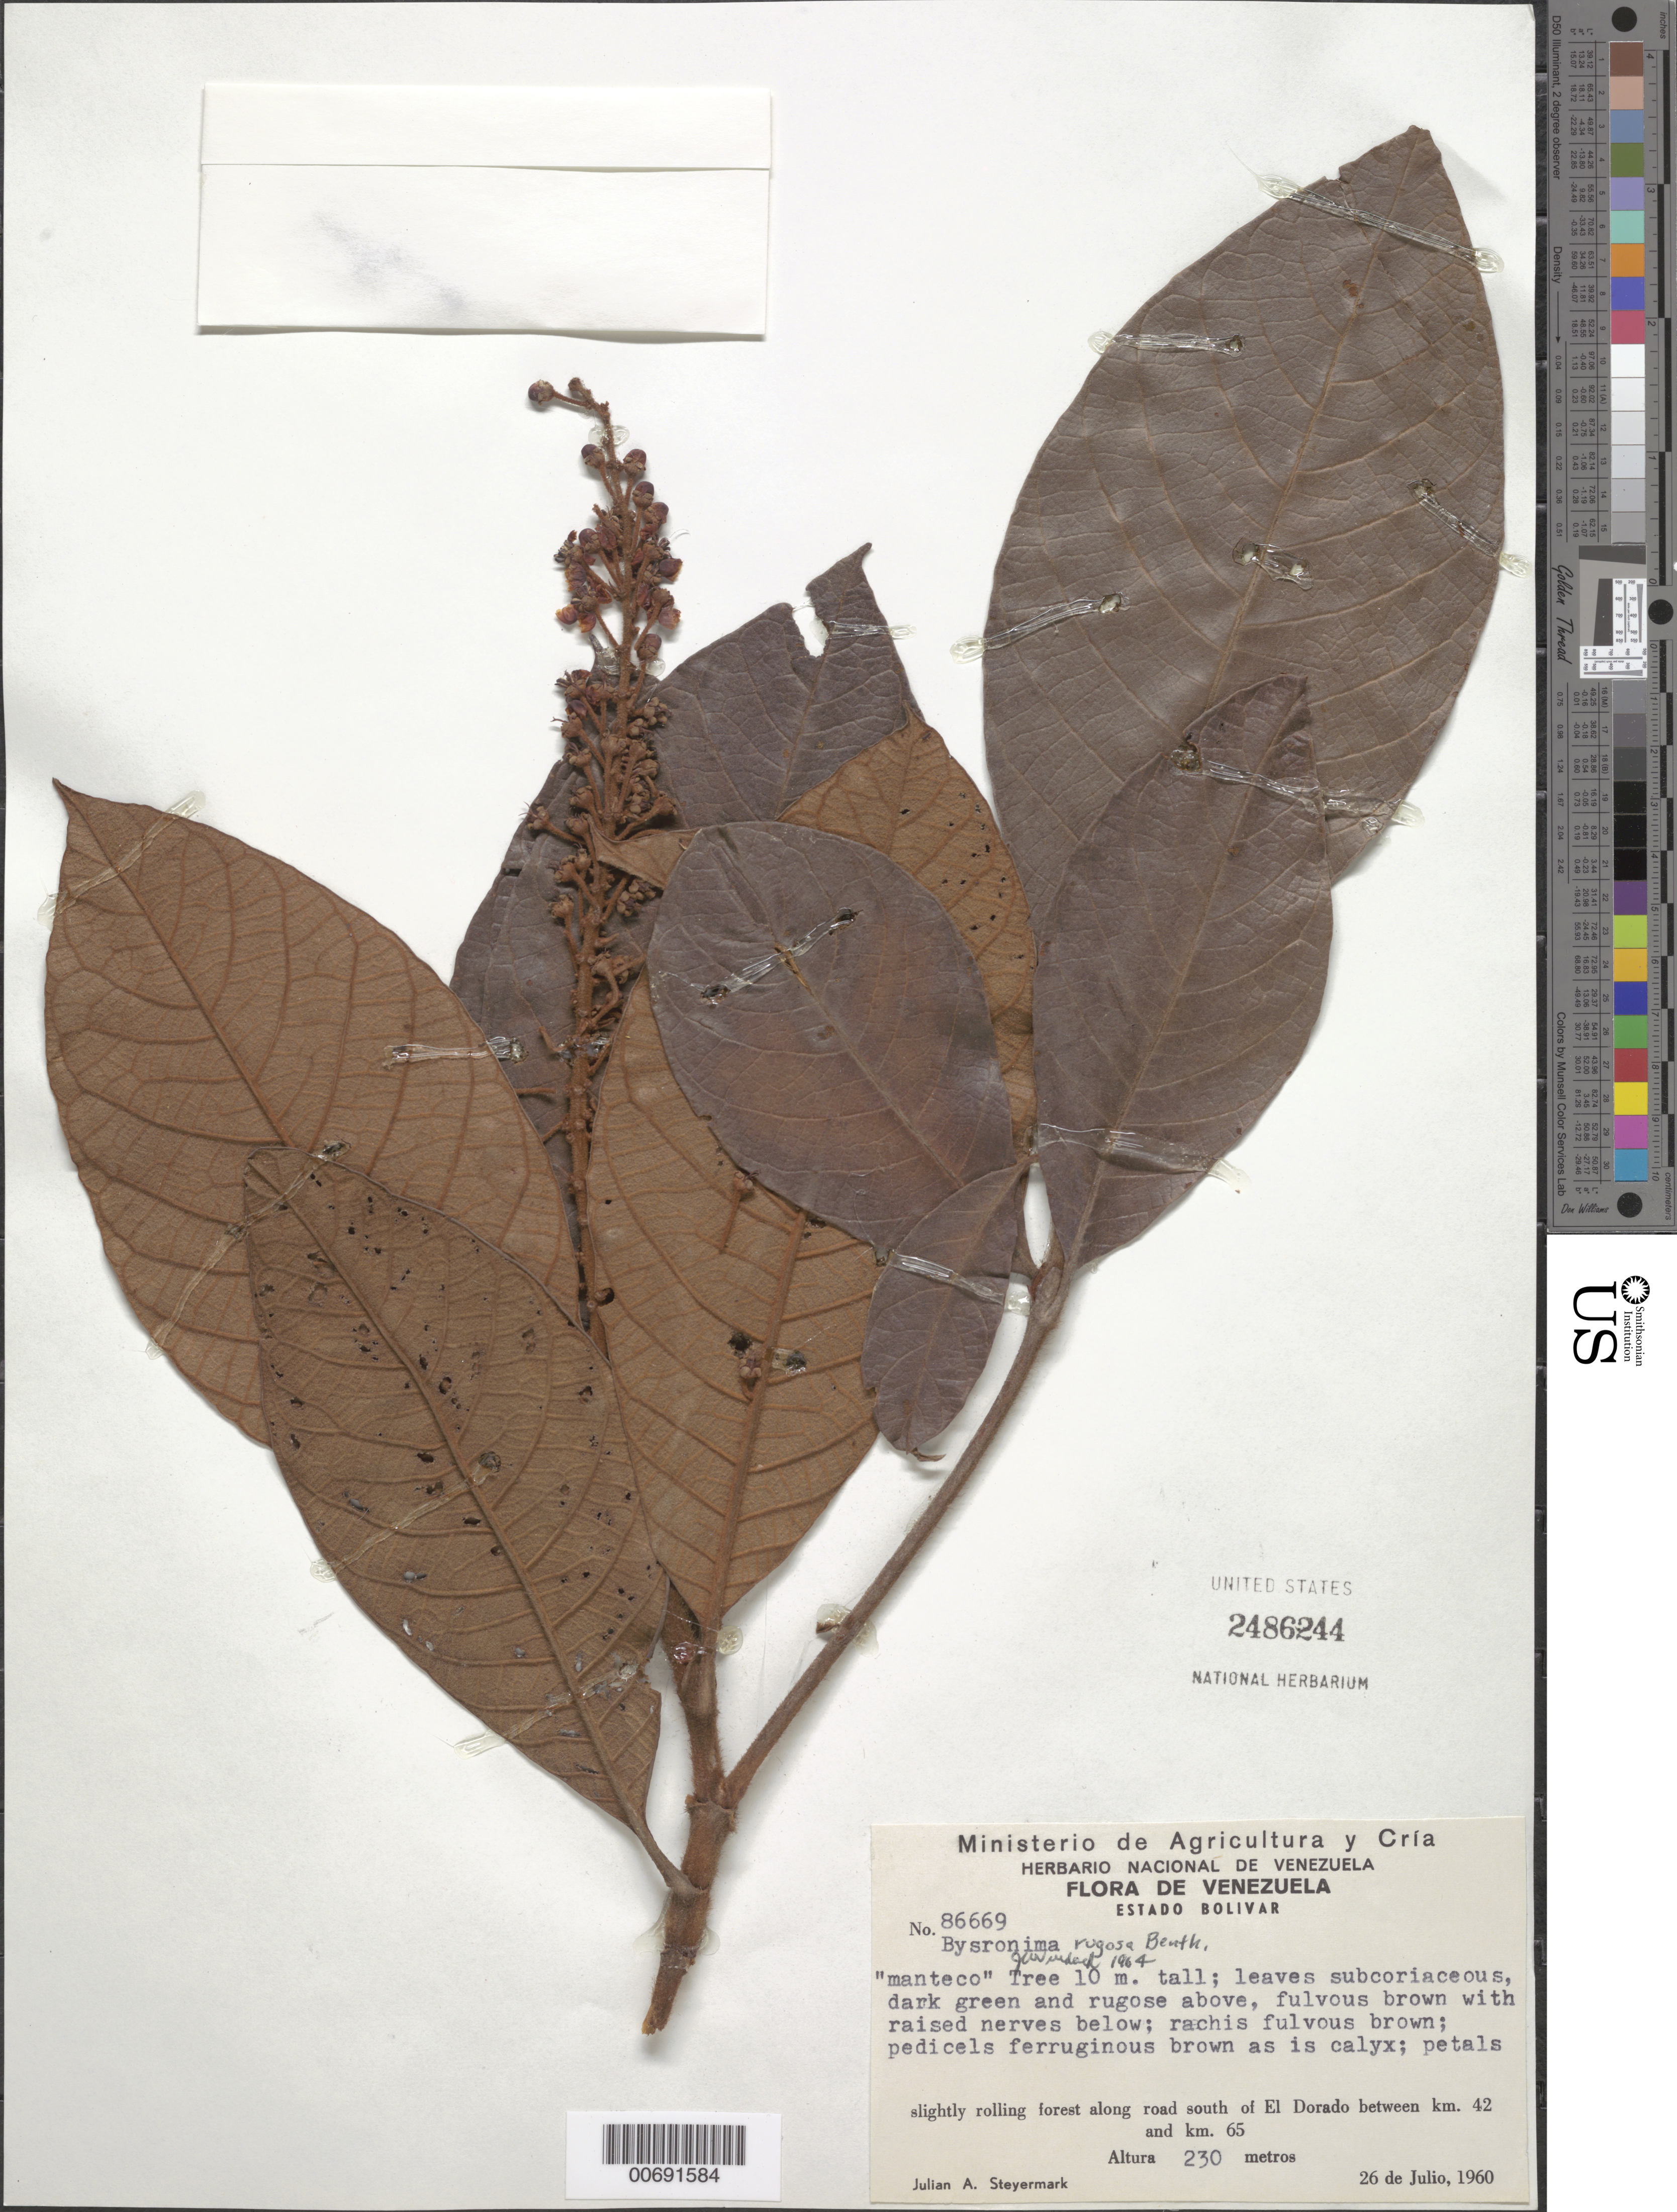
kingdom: Plantae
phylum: Tracheophyta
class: Magnoliopsida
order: Malpighiales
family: Malpighiaceae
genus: Byrsonima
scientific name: Byrsonima rugosa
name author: Benth.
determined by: Wurdack, John J., (US), US (UNITED STATES)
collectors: J. Steyermark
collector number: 86669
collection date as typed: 26-Jul-60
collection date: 1960-07-26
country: Venezuela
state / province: Bolívar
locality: El Dorado, S of, km 42 to km 65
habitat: Slightly rolling forest along road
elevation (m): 230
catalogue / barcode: US 2486244